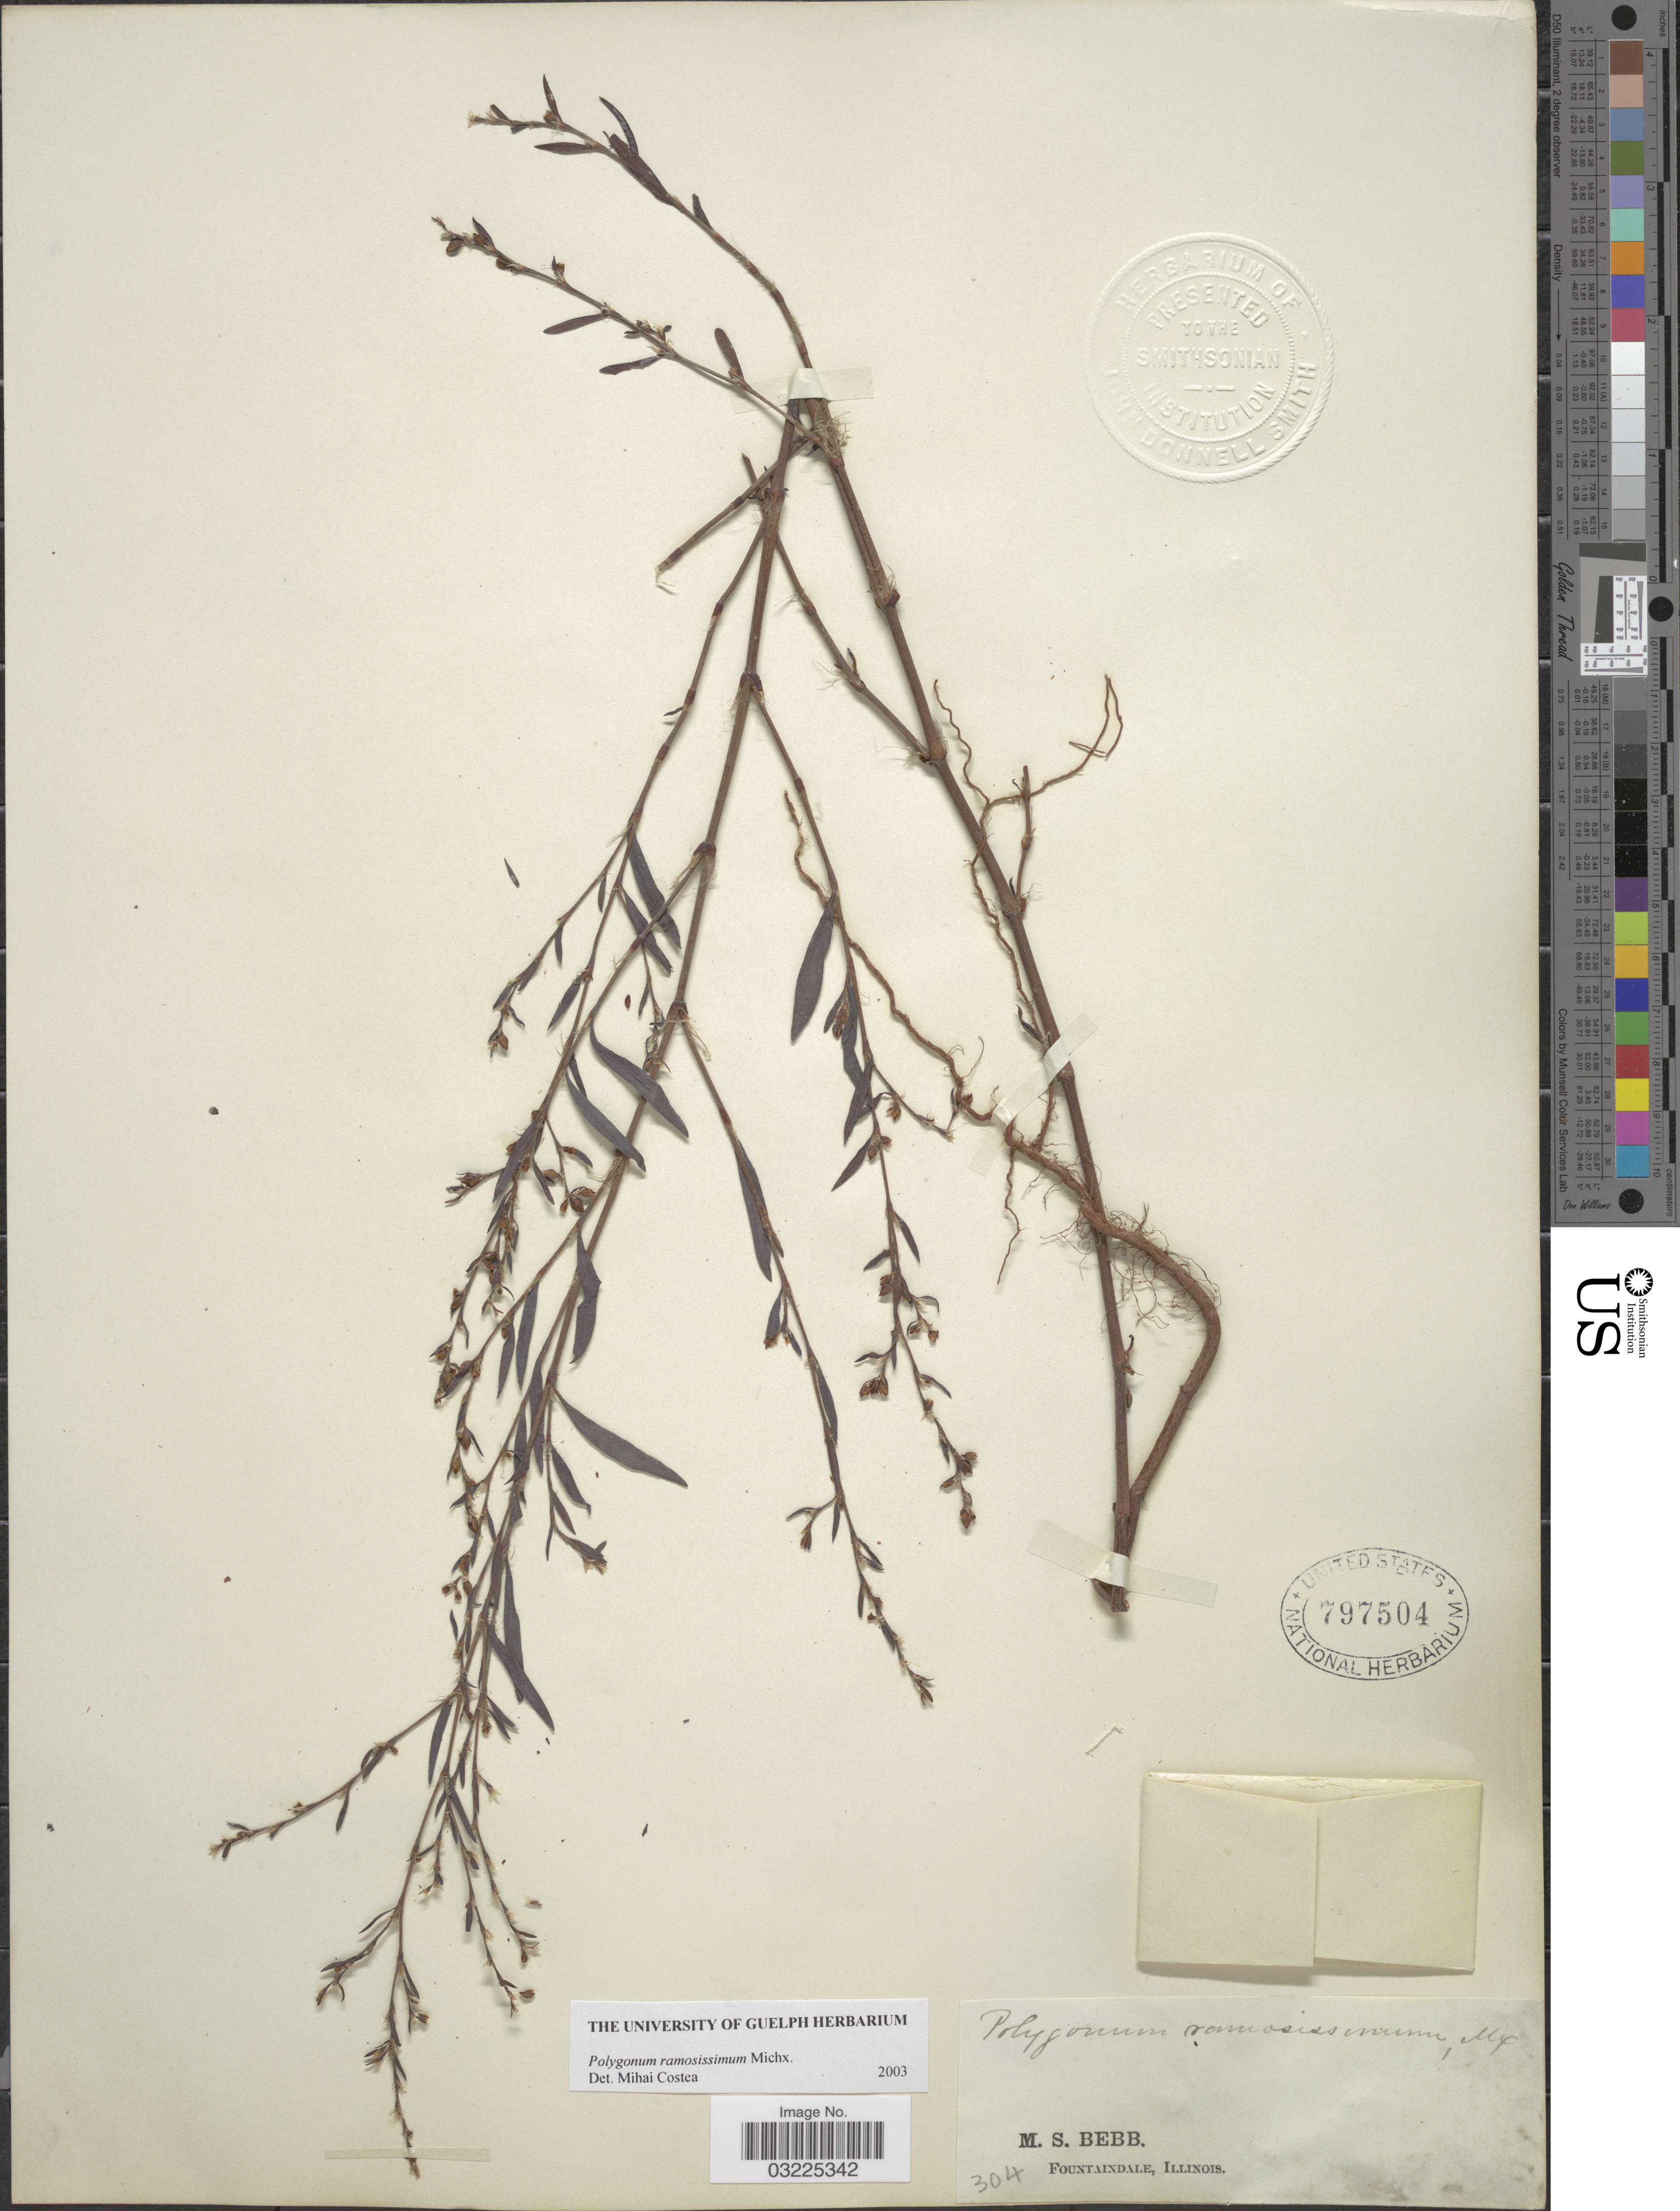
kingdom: Plantae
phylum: Tracheophyta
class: Magnoliopsida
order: Caryophyllales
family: Polygonaceae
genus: Polygonum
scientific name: Polygonum ramosissimum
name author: Michx.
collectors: M. Bebb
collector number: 304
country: United States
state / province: Illinois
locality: Fountaindale.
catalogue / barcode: US 797504